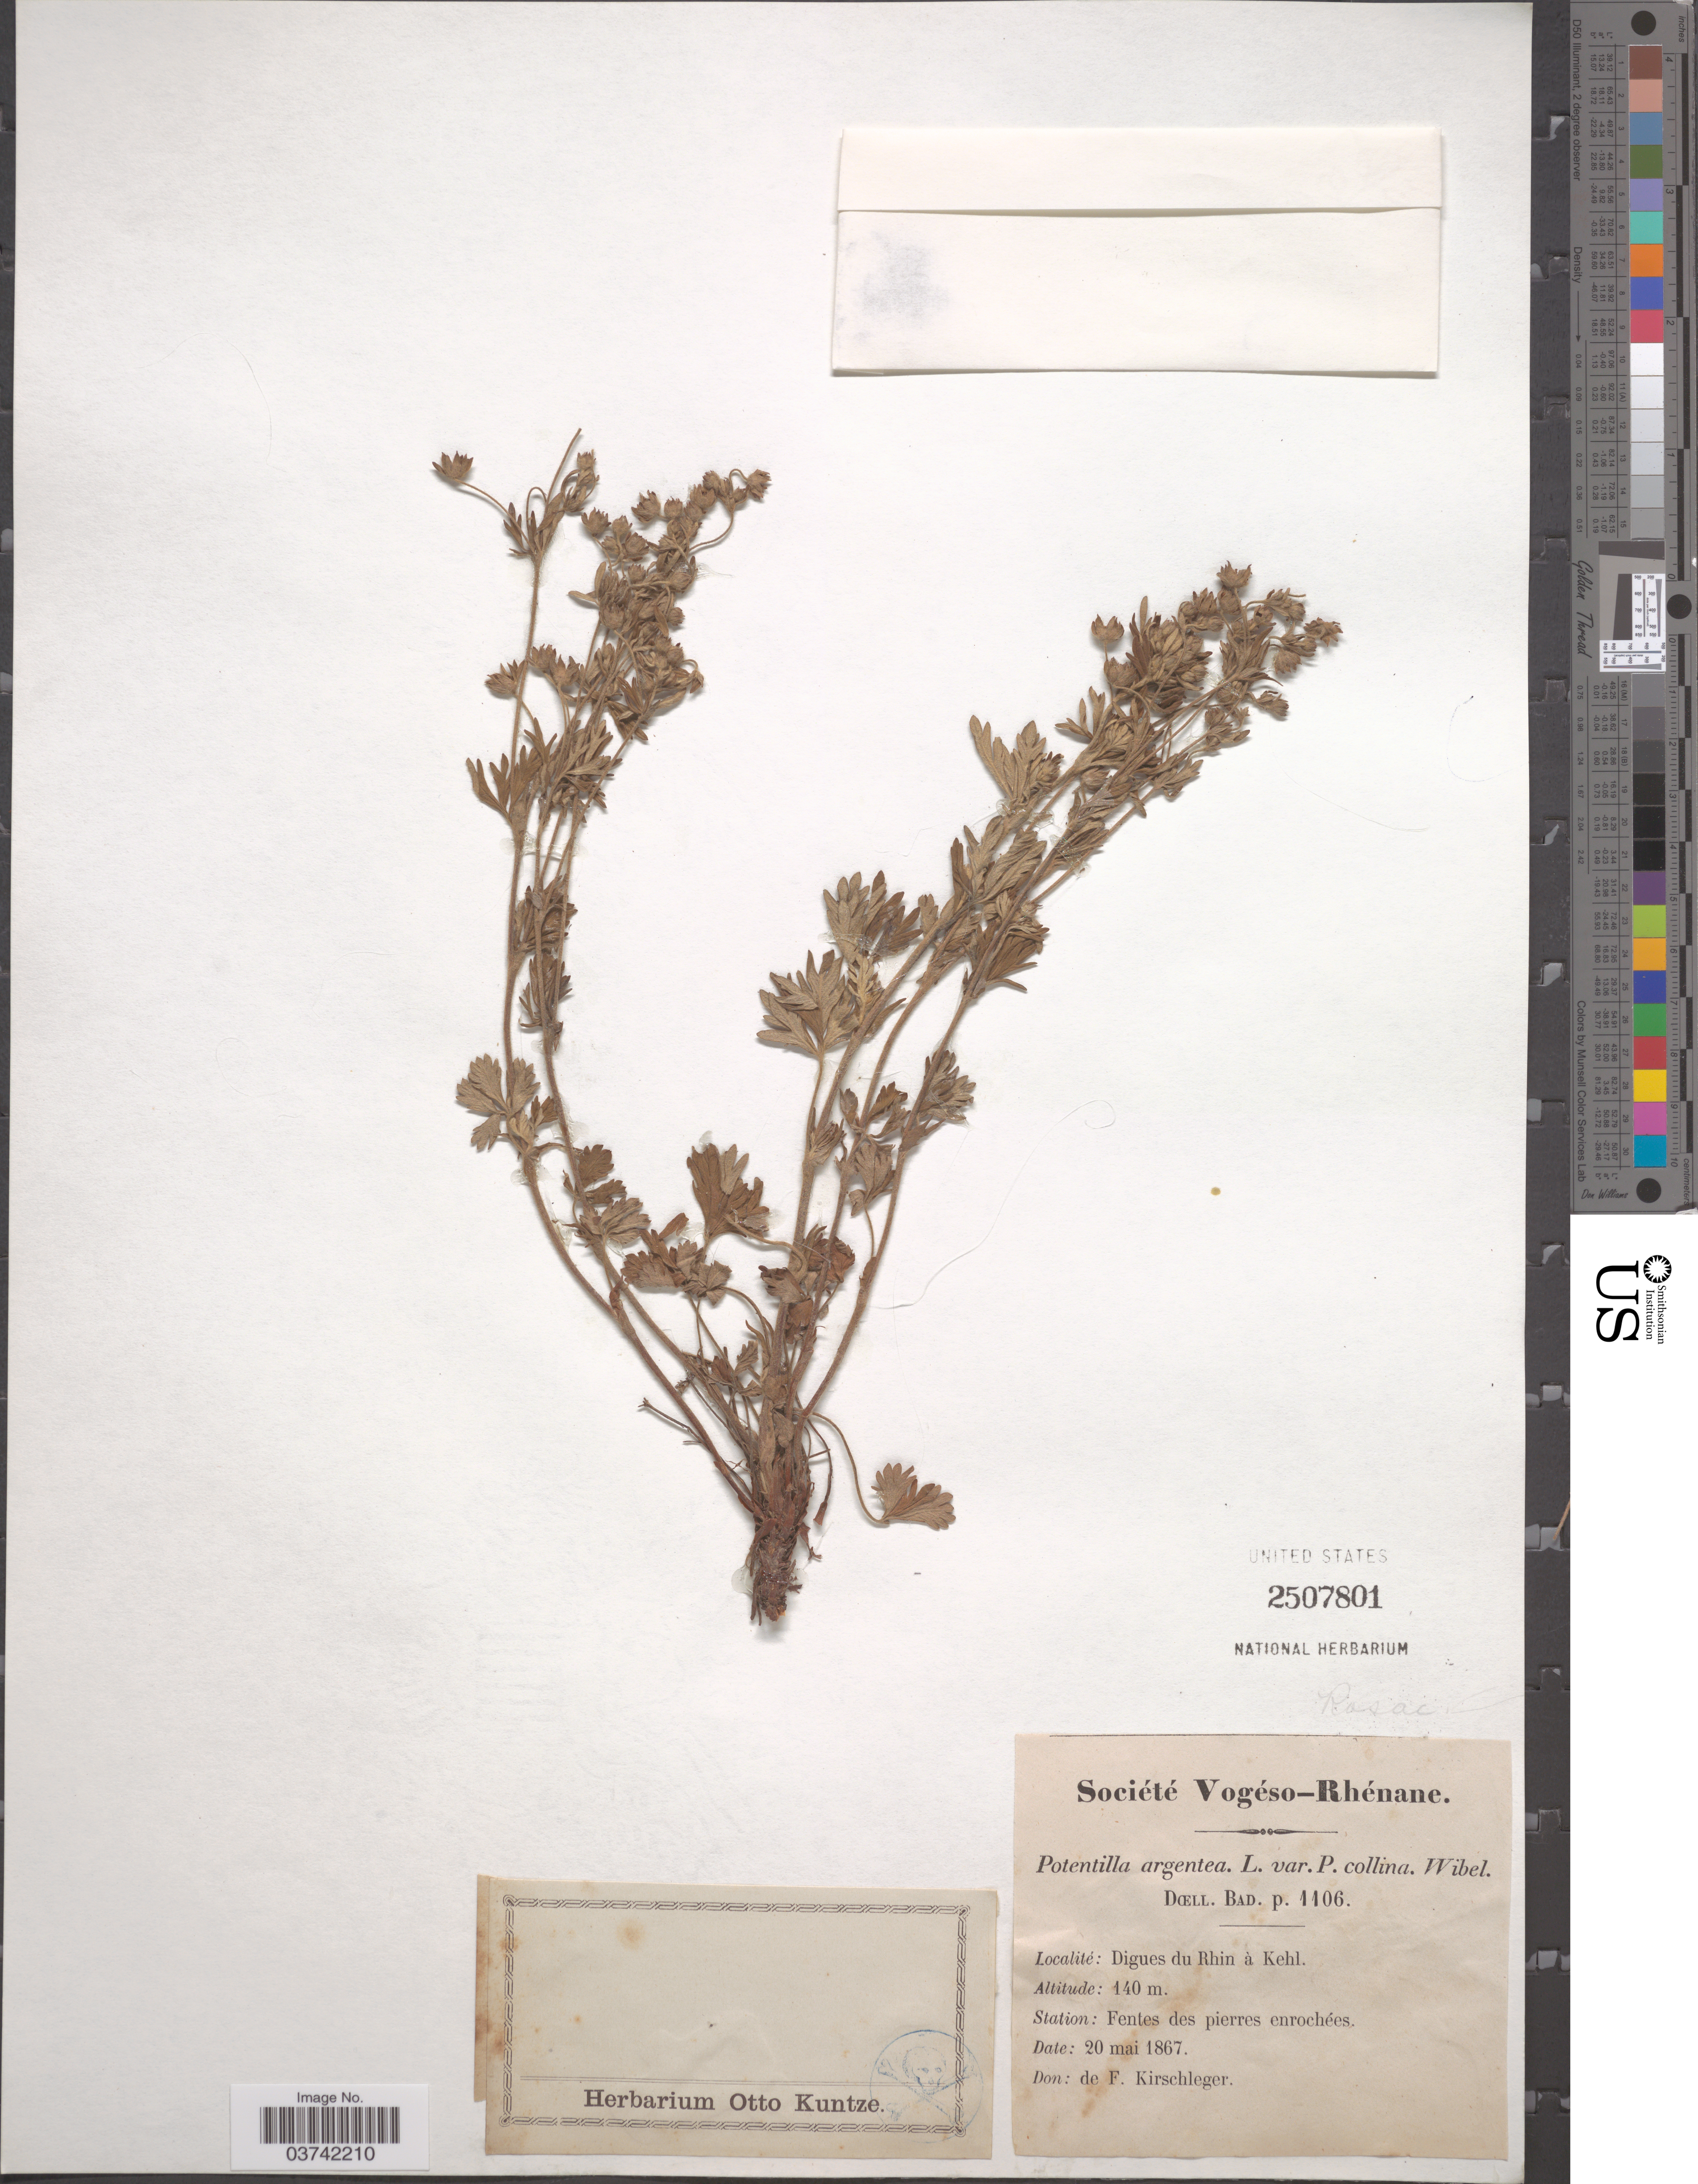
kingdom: Plantae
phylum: Tracheophyta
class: Magnoliopsida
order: Rosales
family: Rosaceae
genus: Potentilla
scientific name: Potentilla argentea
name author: L.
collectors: d. Kirschleger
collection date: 1867-05-20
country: Germany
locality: Digues du Rhin à Kehl. Station: Fentes des pierres enrochées.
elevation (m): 140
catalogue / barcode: US 2507801